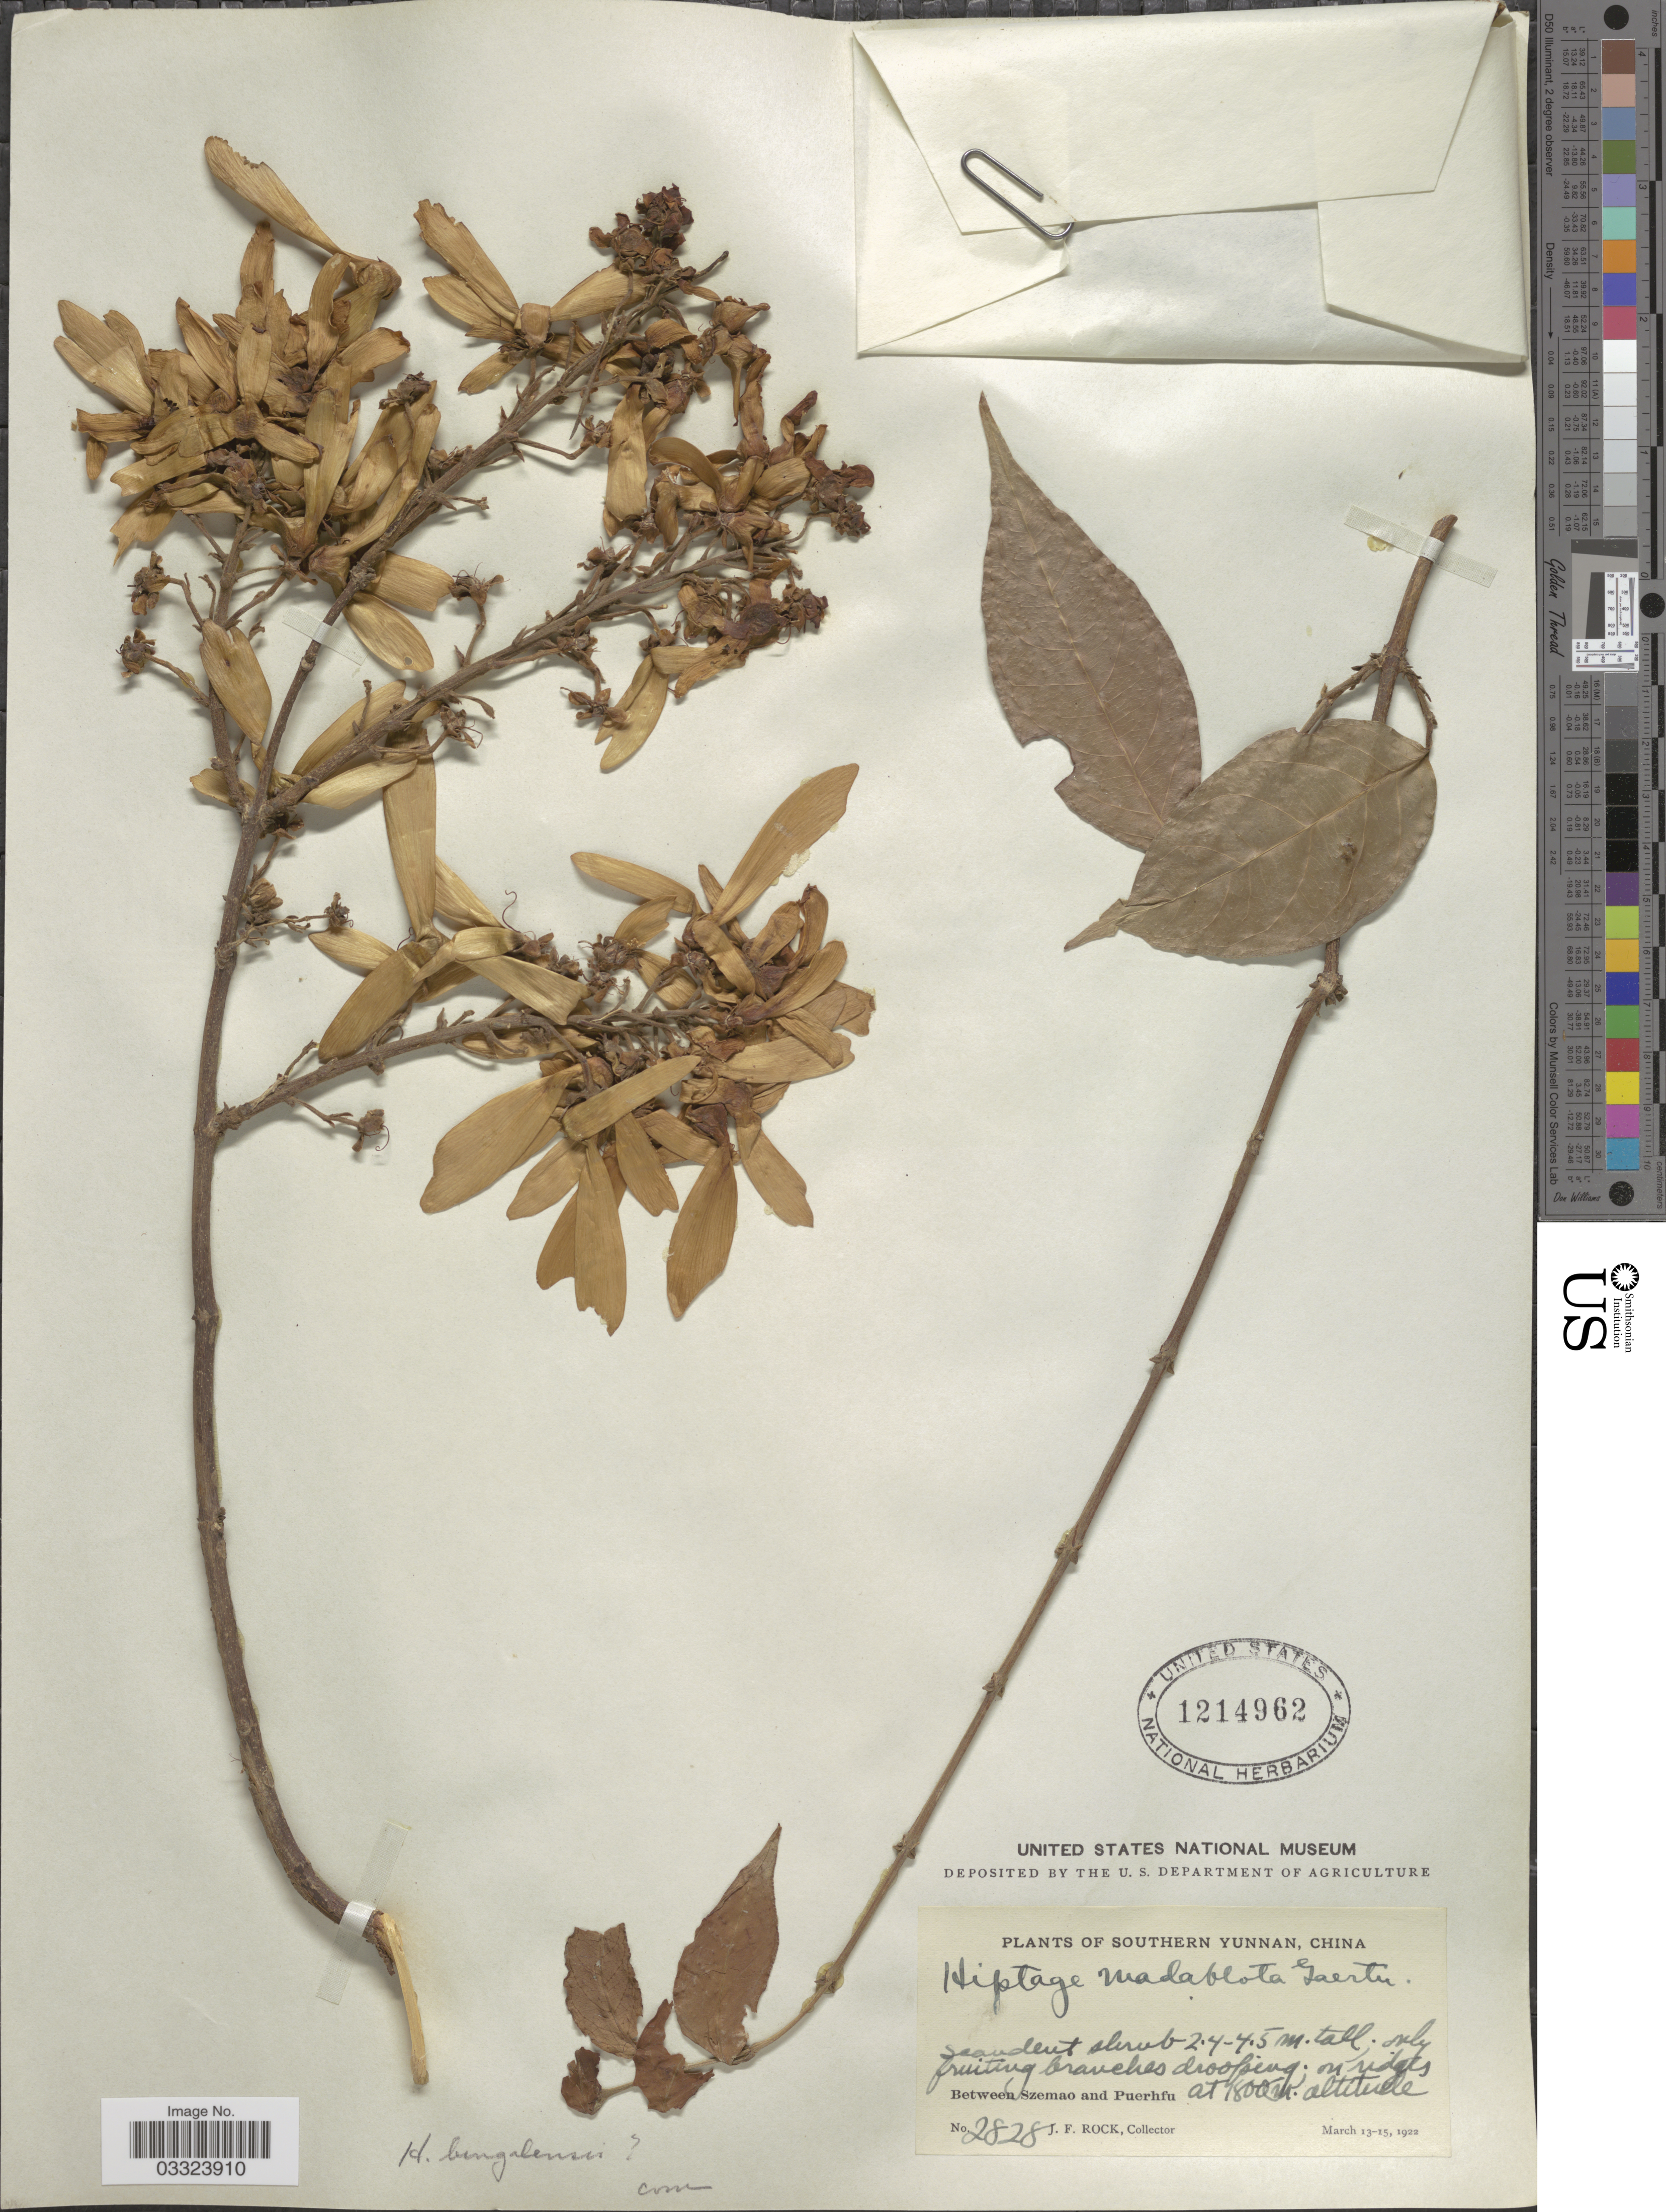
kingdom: Plantae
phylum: Tracheophyta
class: Magnoliopsida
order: Malpighiales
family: Malpighiaceae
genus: Hiptage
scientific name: Hiptage benghalensis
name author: (L.) Kurz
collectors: J. Rock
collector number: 2828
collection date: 1922-03-13/1922-03-15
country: China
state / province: Yunnan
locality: Southern Yunnan, Between Szemao and Puerhfu.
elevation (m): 1800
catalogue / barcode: US 1214962